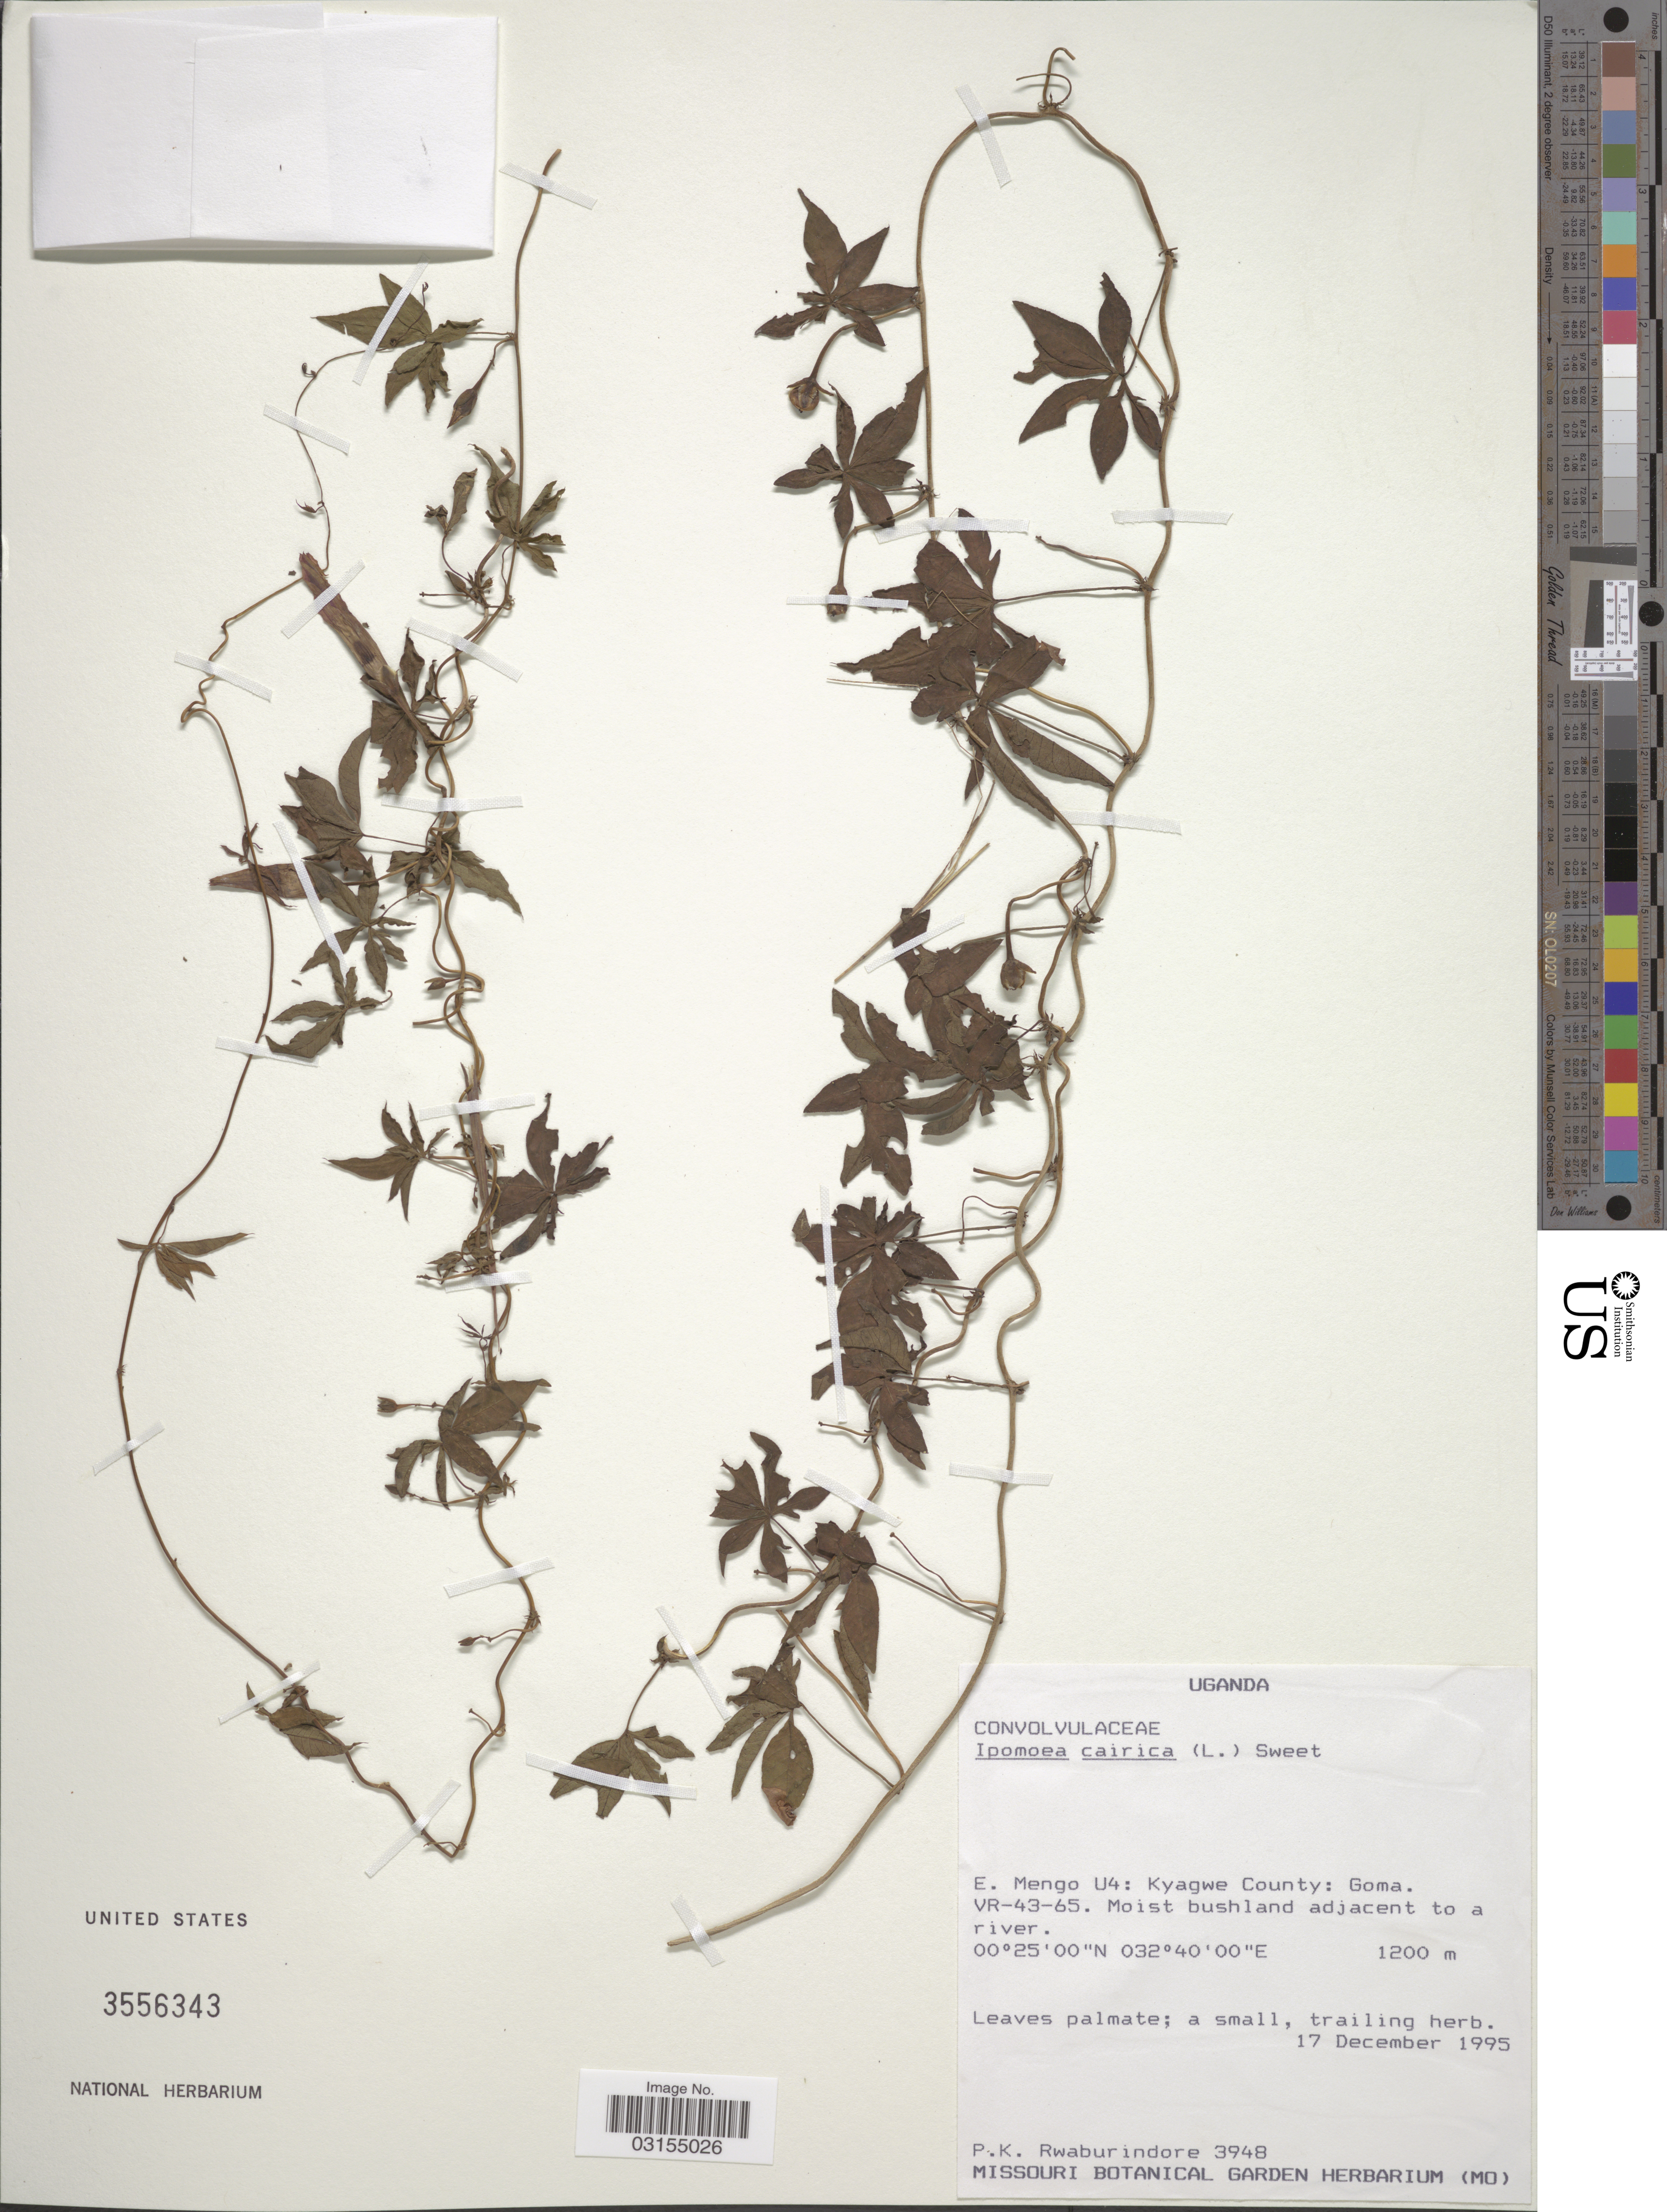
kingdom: Plantae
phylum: Tracheophyta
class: Magnoliopsida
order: Solanales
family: Convolvulaceae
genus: Ipomoea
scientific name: Ipomoea cairica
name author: (L.) Sweet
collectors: P. Rwaburindore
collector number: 3948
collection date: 1995-12-17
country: Uganda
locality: E. Mengo U4: Kyagwe County: Goma. VR-43-65.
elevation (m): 1200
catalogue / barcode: US 3556343